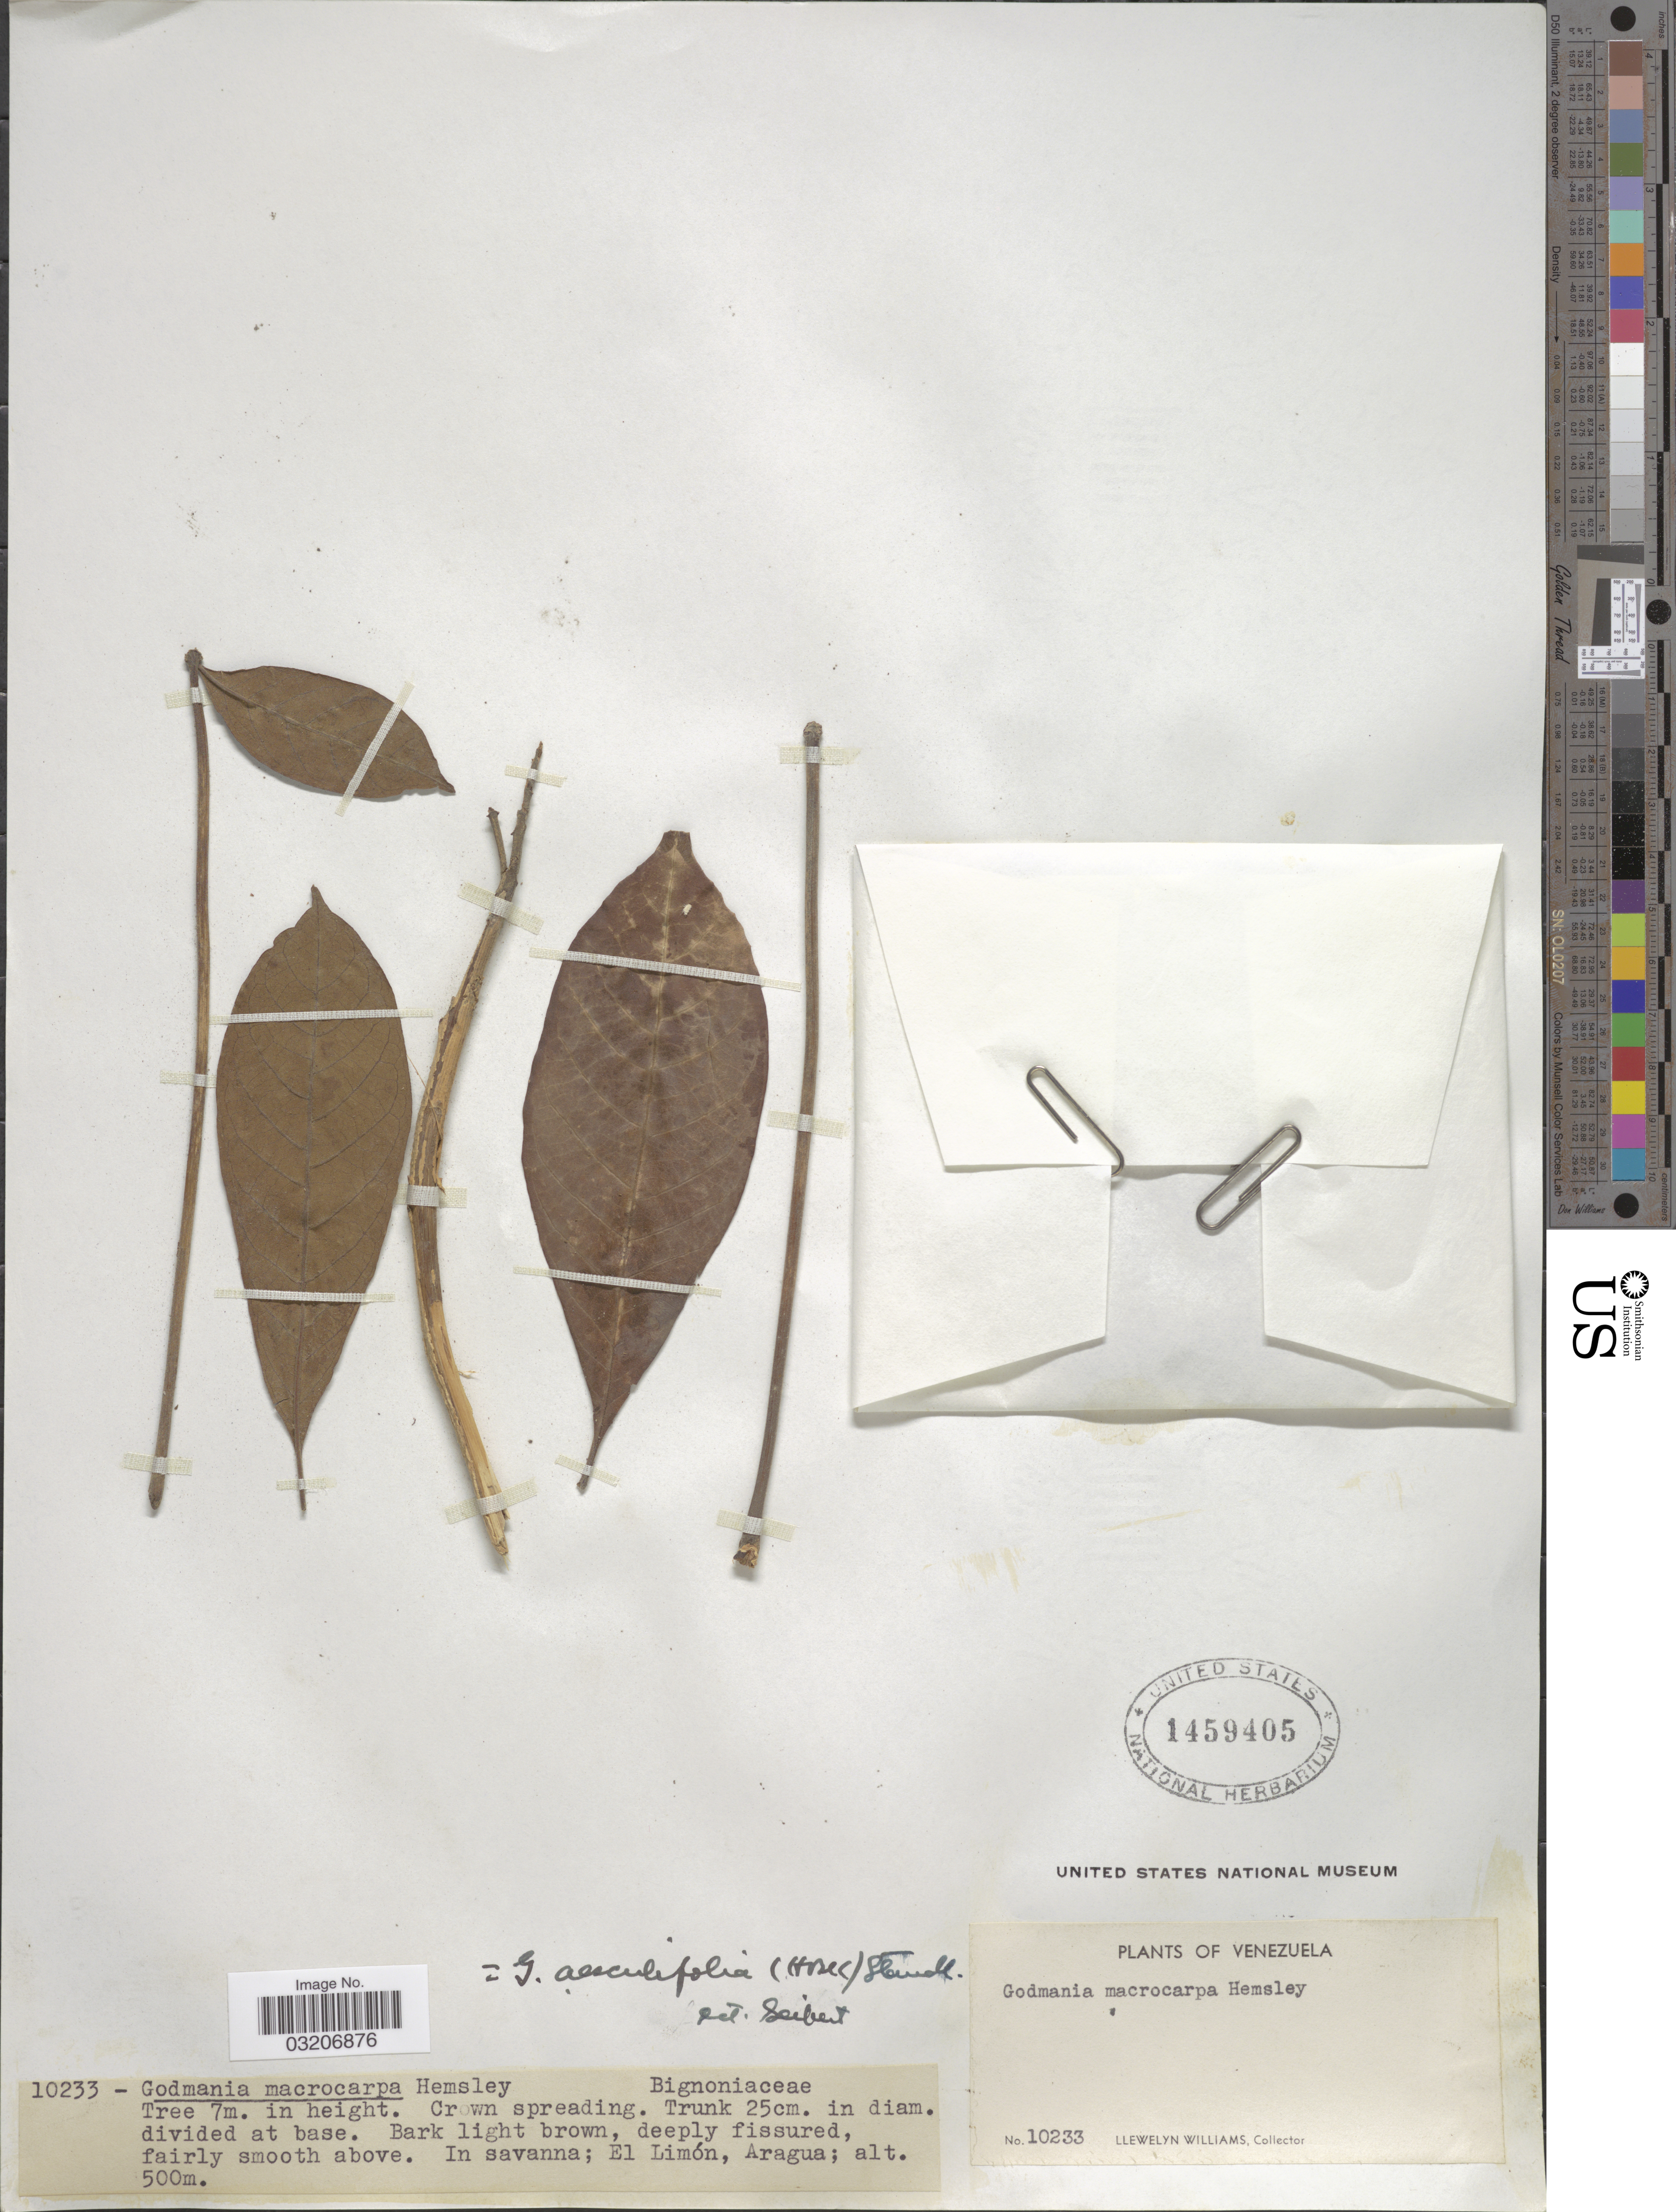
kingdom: Plantae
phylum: Tracheophyta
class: Magnoliopsida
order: Lamiales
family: Bignoniaceae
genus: Godmania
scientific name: Godmania aesculifolia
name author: Standl.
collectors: Ll. Williams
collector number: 10233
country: Venezuela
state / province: Aragua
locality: El Limón.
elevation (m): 500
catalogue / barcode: US 1459405